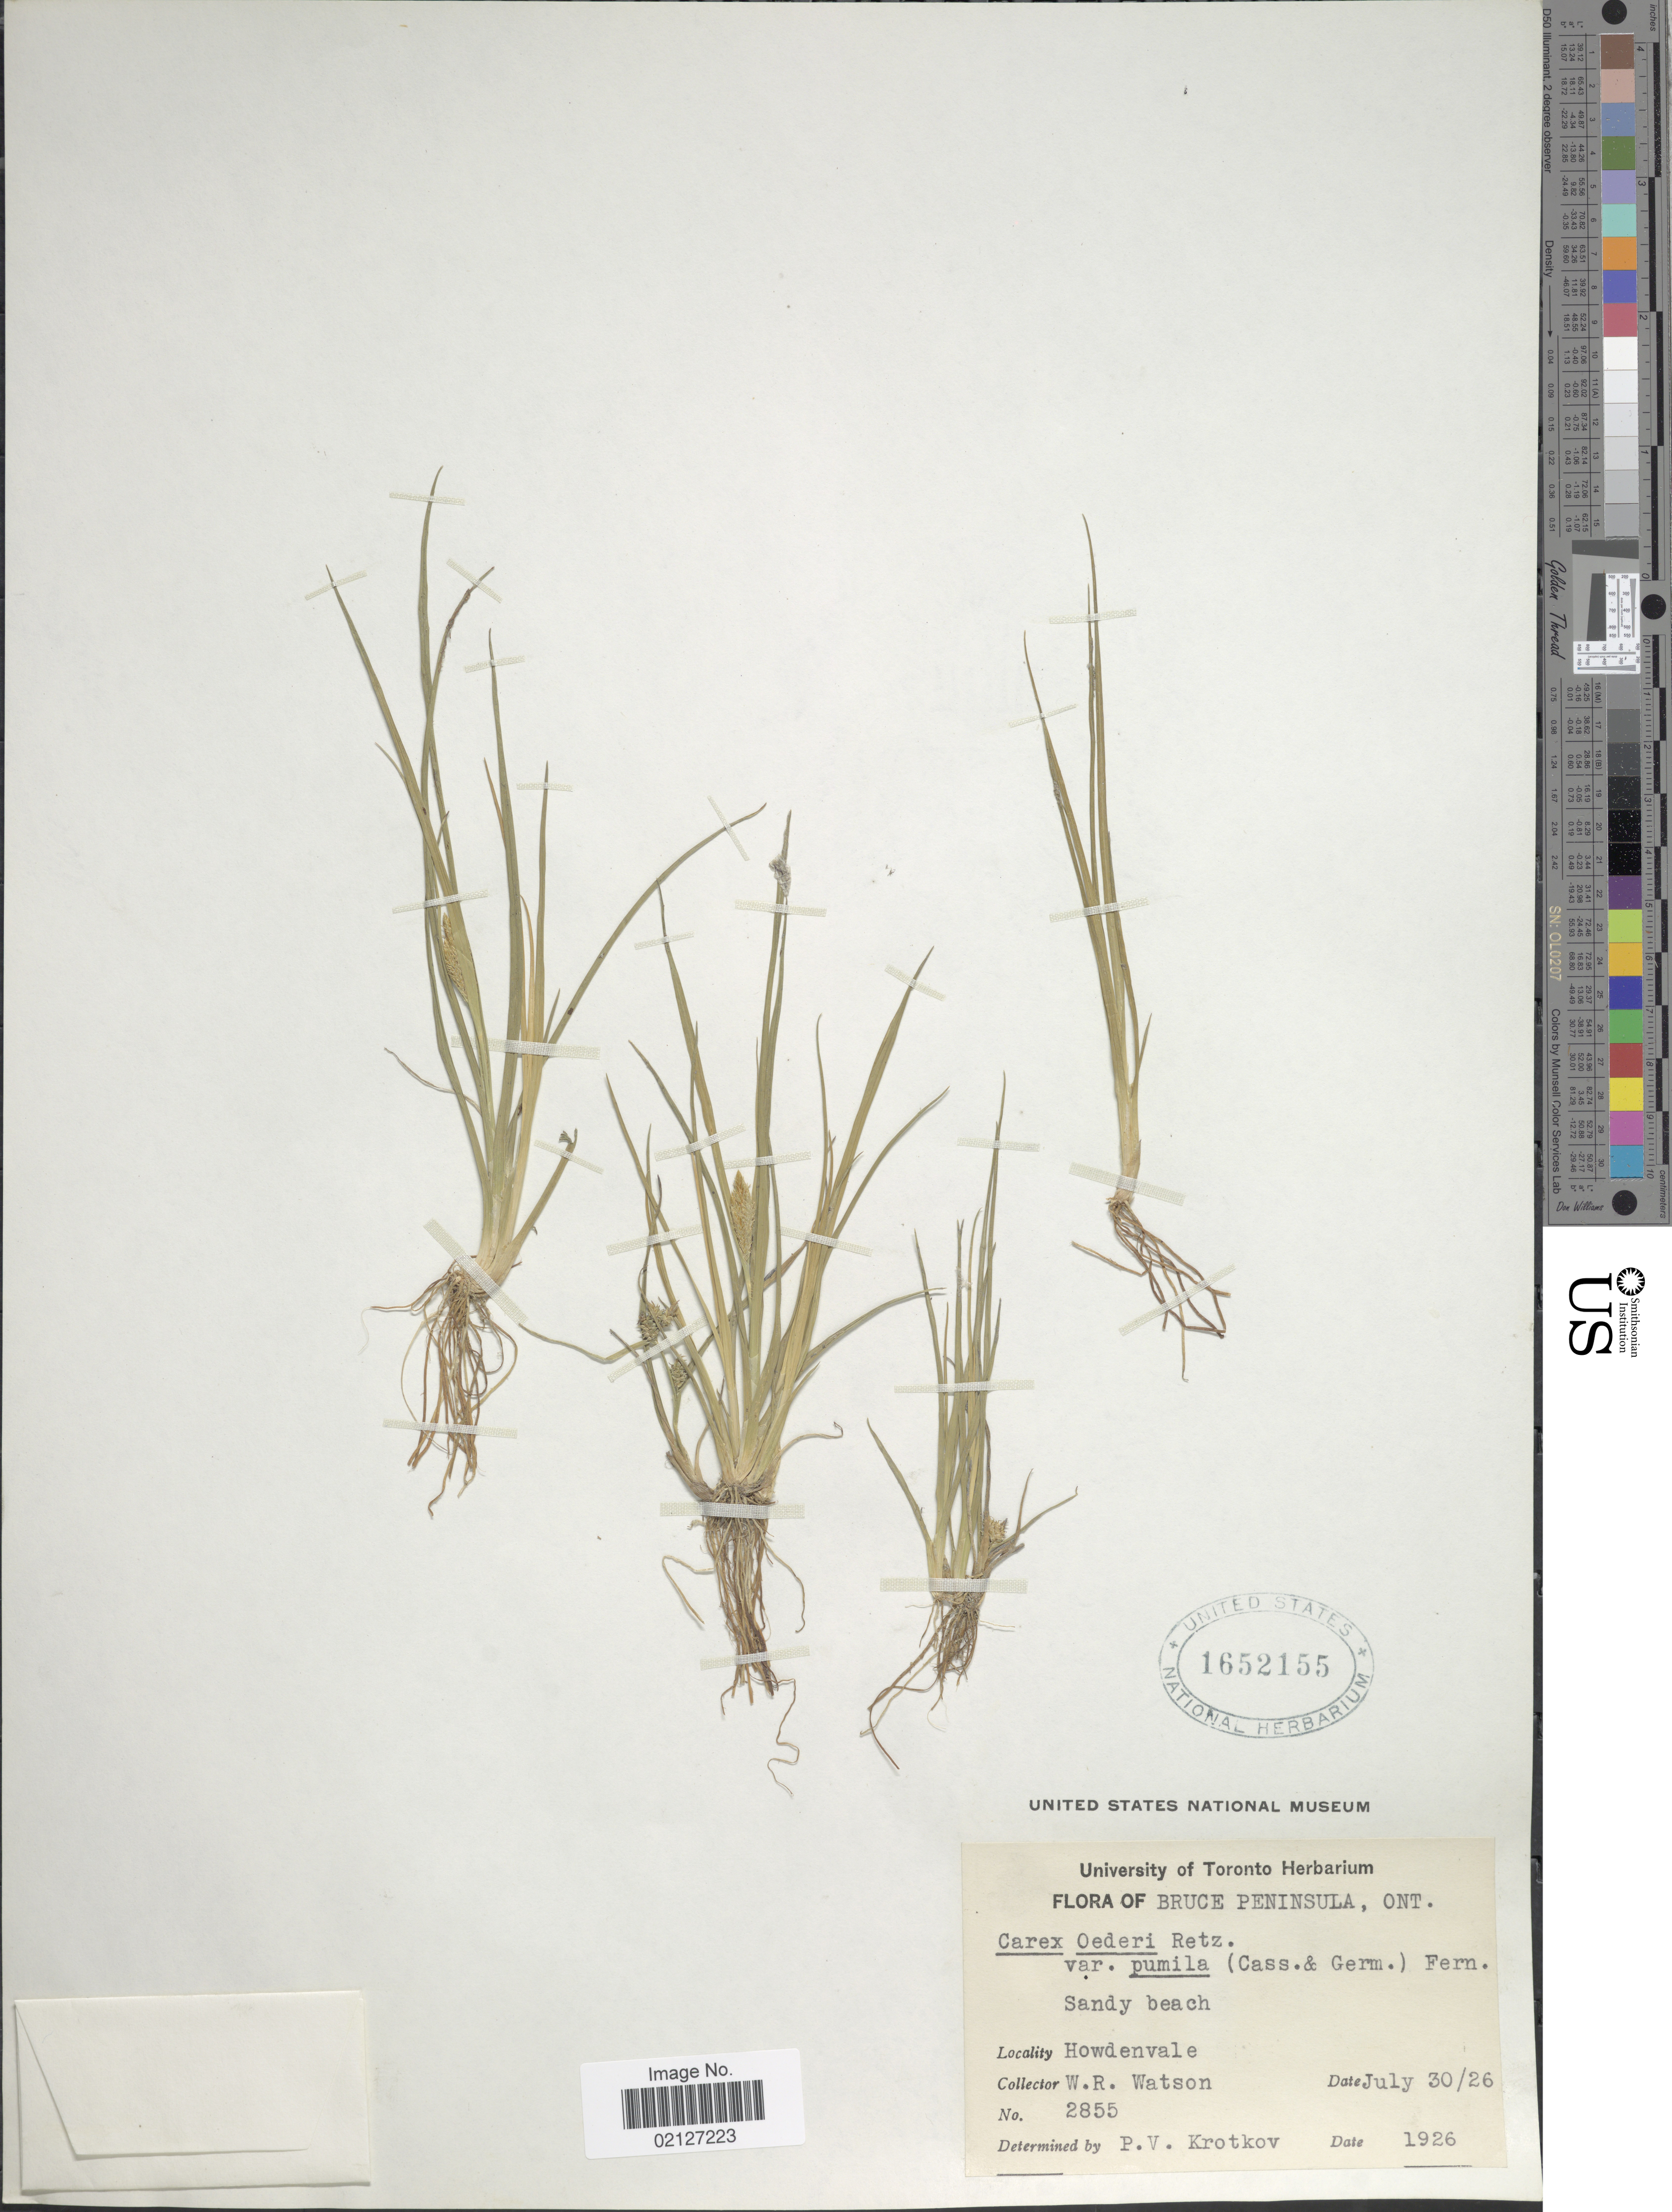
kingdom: Plantae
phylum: Tracheophyta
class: Liliopsida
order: Poales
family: Cyperaceae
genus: Carex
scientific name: Carex oederi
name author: Retz.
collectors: W. R. Watson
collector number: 2855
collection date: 1926-07-30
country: Canada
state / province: Ontario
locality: Bruce Peninsula, sandy beach, Howdenvale.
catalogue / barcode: US 1652155